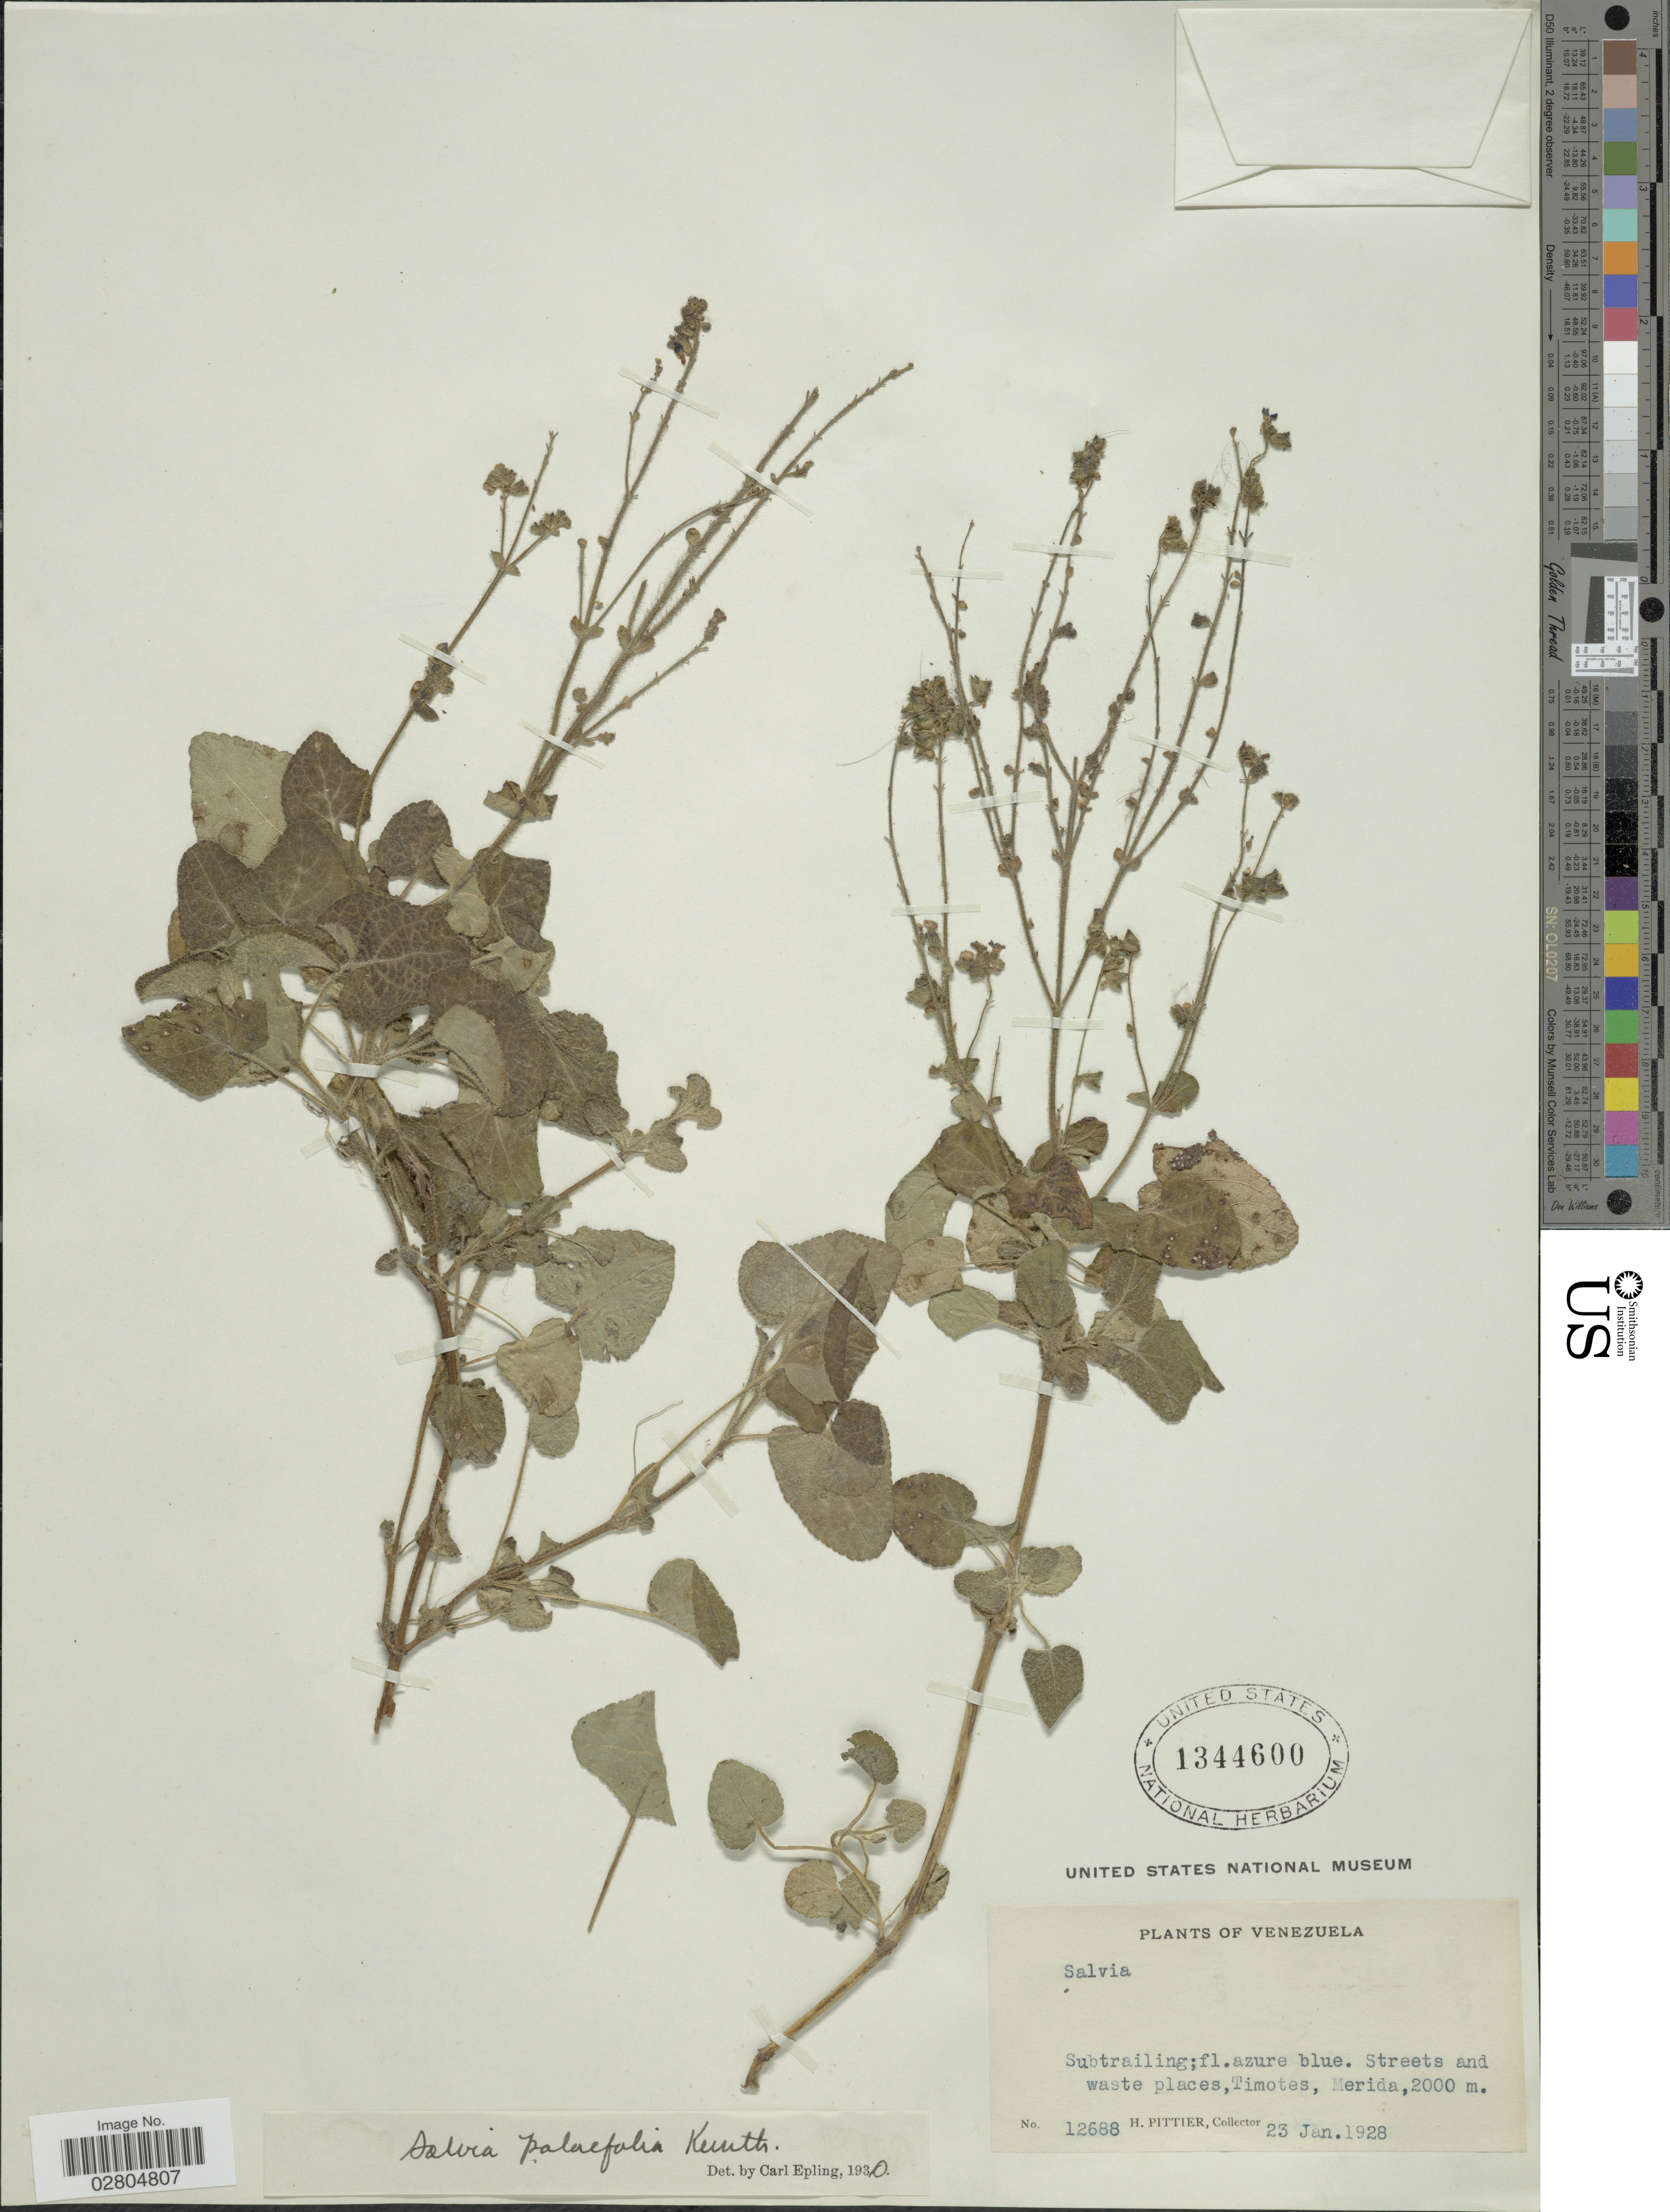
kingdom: Plantae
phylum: Tracheophyta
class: Magnoliopsida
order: Lamiales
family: Lamiaceae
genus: Salvia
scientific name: Salvia palifolia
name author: Kunth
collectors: H. F. Pittier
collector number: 12688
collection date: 1928-01-23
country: Venezuela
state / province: Mérida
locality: Streets and waste places, Timotes.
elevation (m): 2000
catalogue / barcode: US 1344600